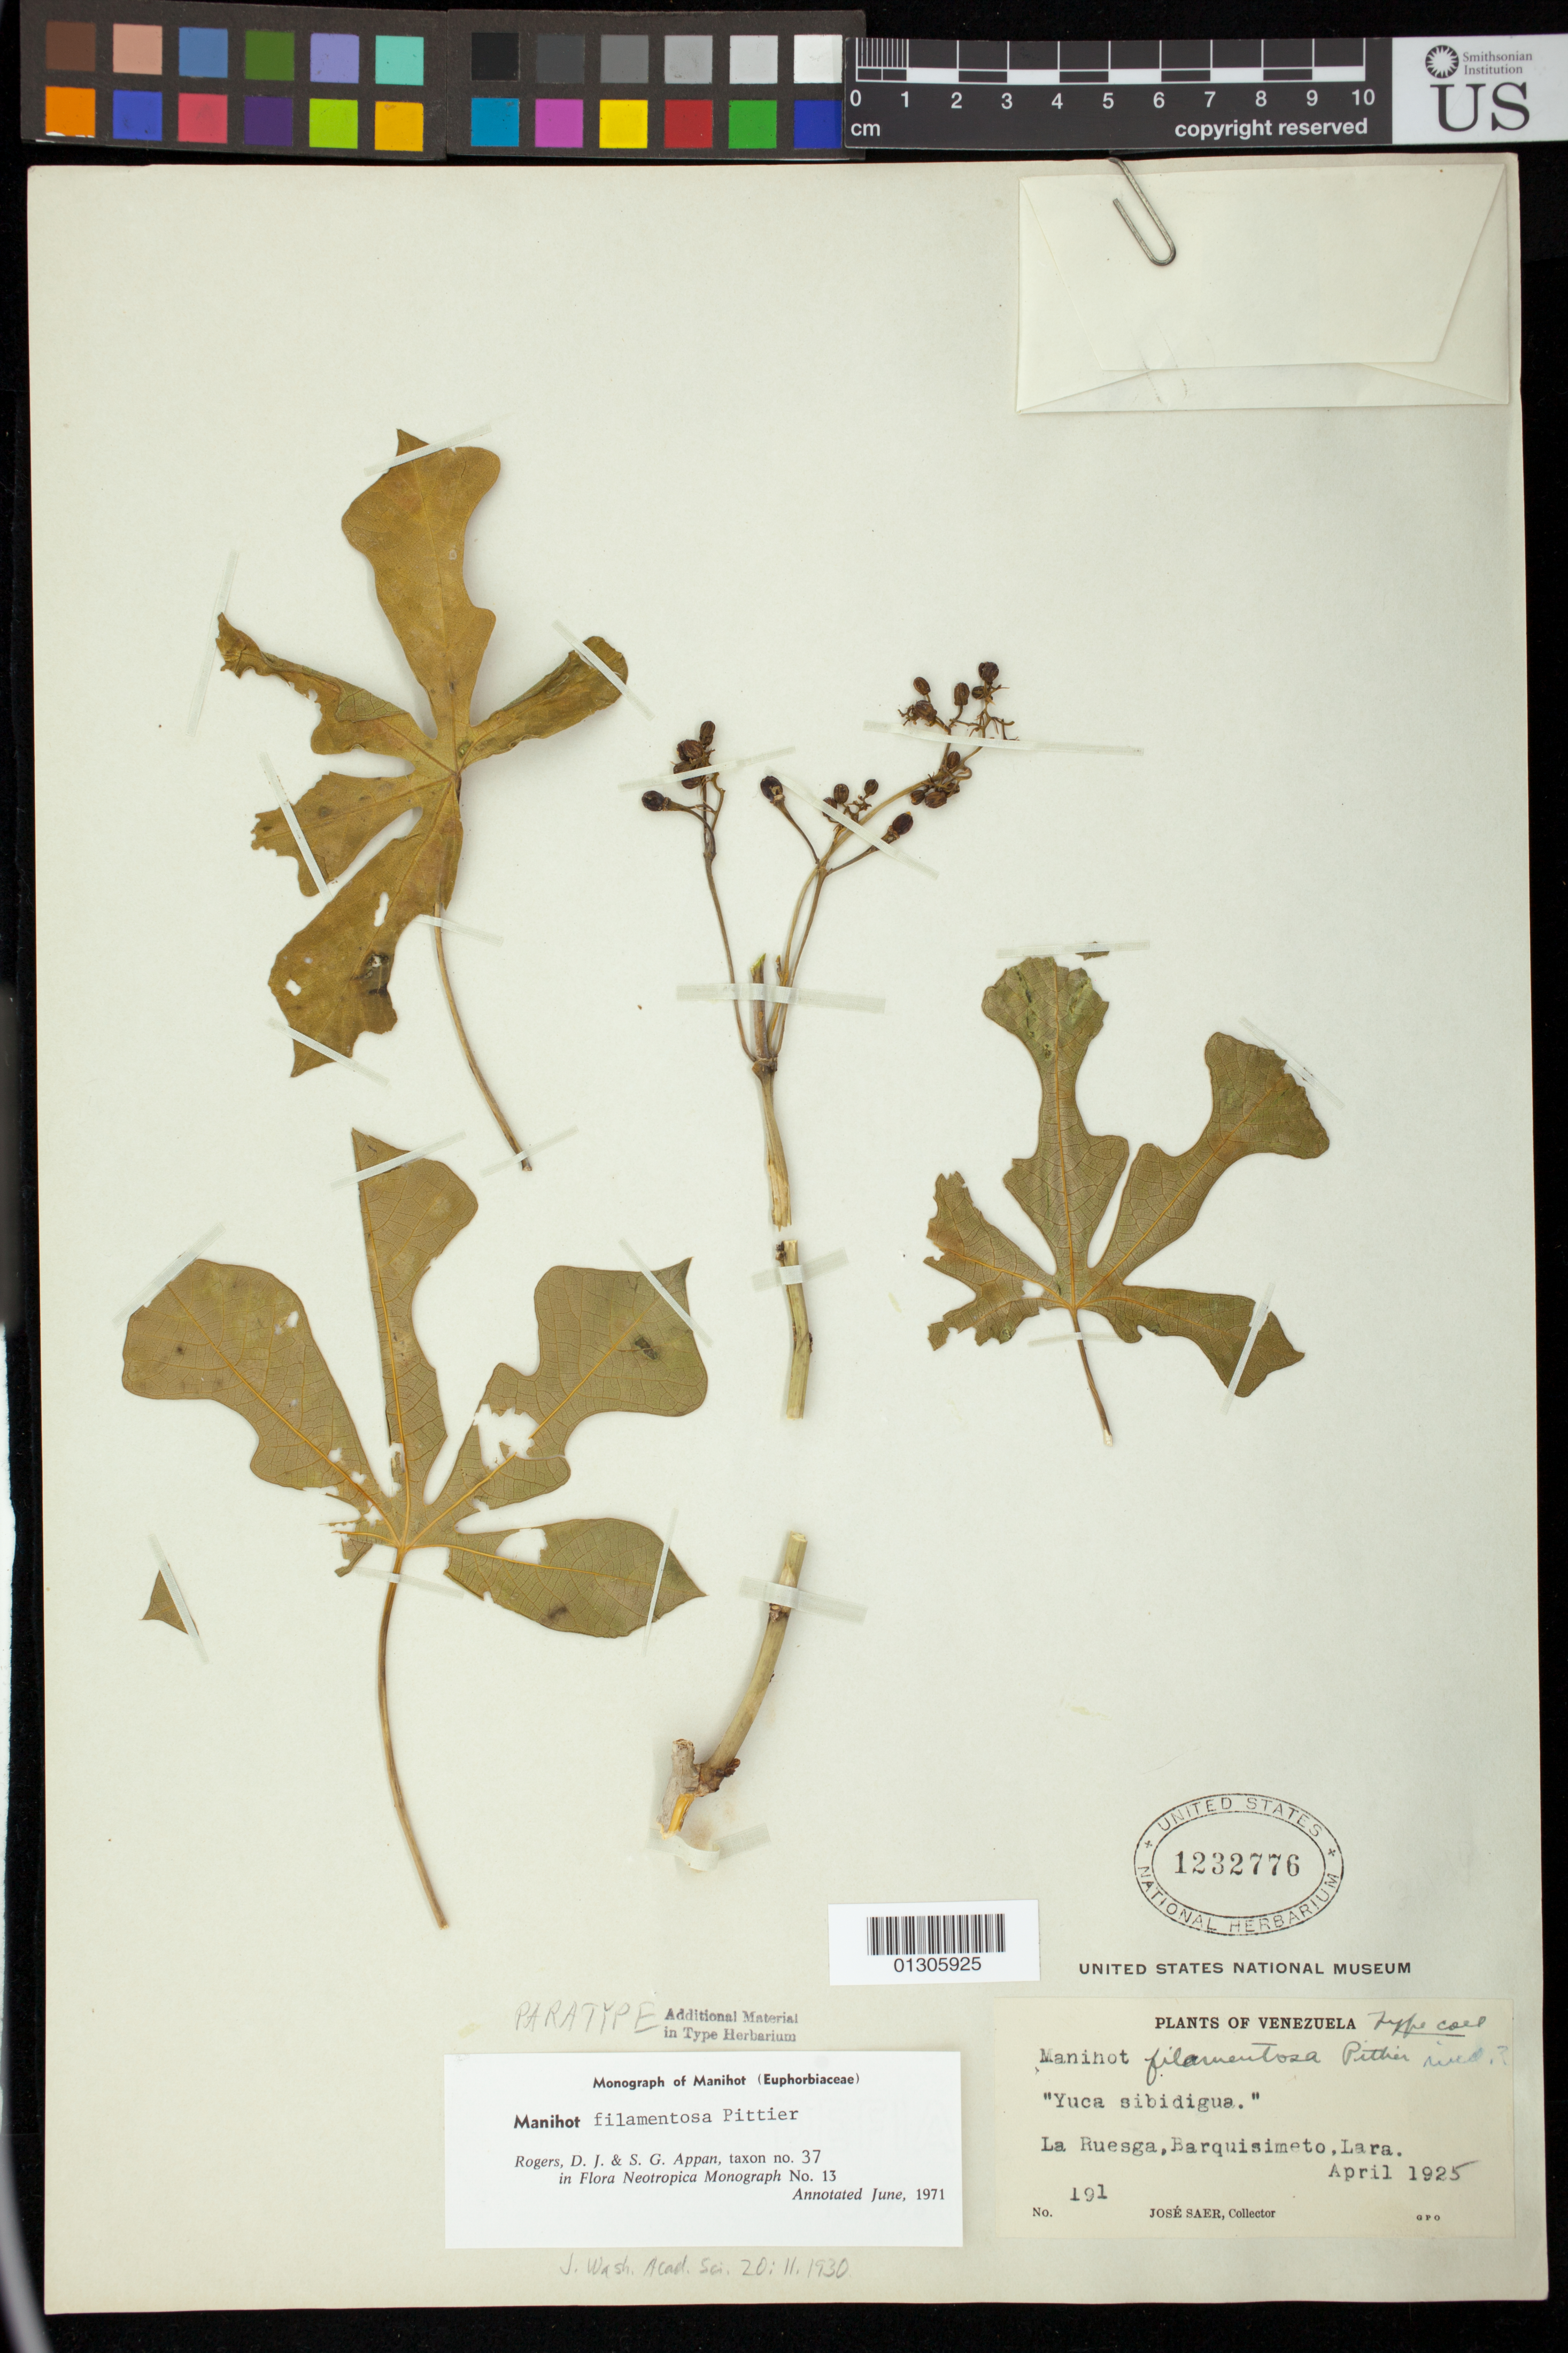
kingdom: Plantae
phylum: Tracheophyta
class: Magnoliopsida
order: Malpighiales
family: Euphorbiaceae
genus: Manihot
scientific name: Manihot esculenta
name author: Crantz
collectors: J. Saer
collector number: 191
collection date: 1925-01-04/1925-04-30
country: Venezuela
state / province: Lara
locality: La Ruesga, Barqusimeto,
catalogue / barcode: US 1232776